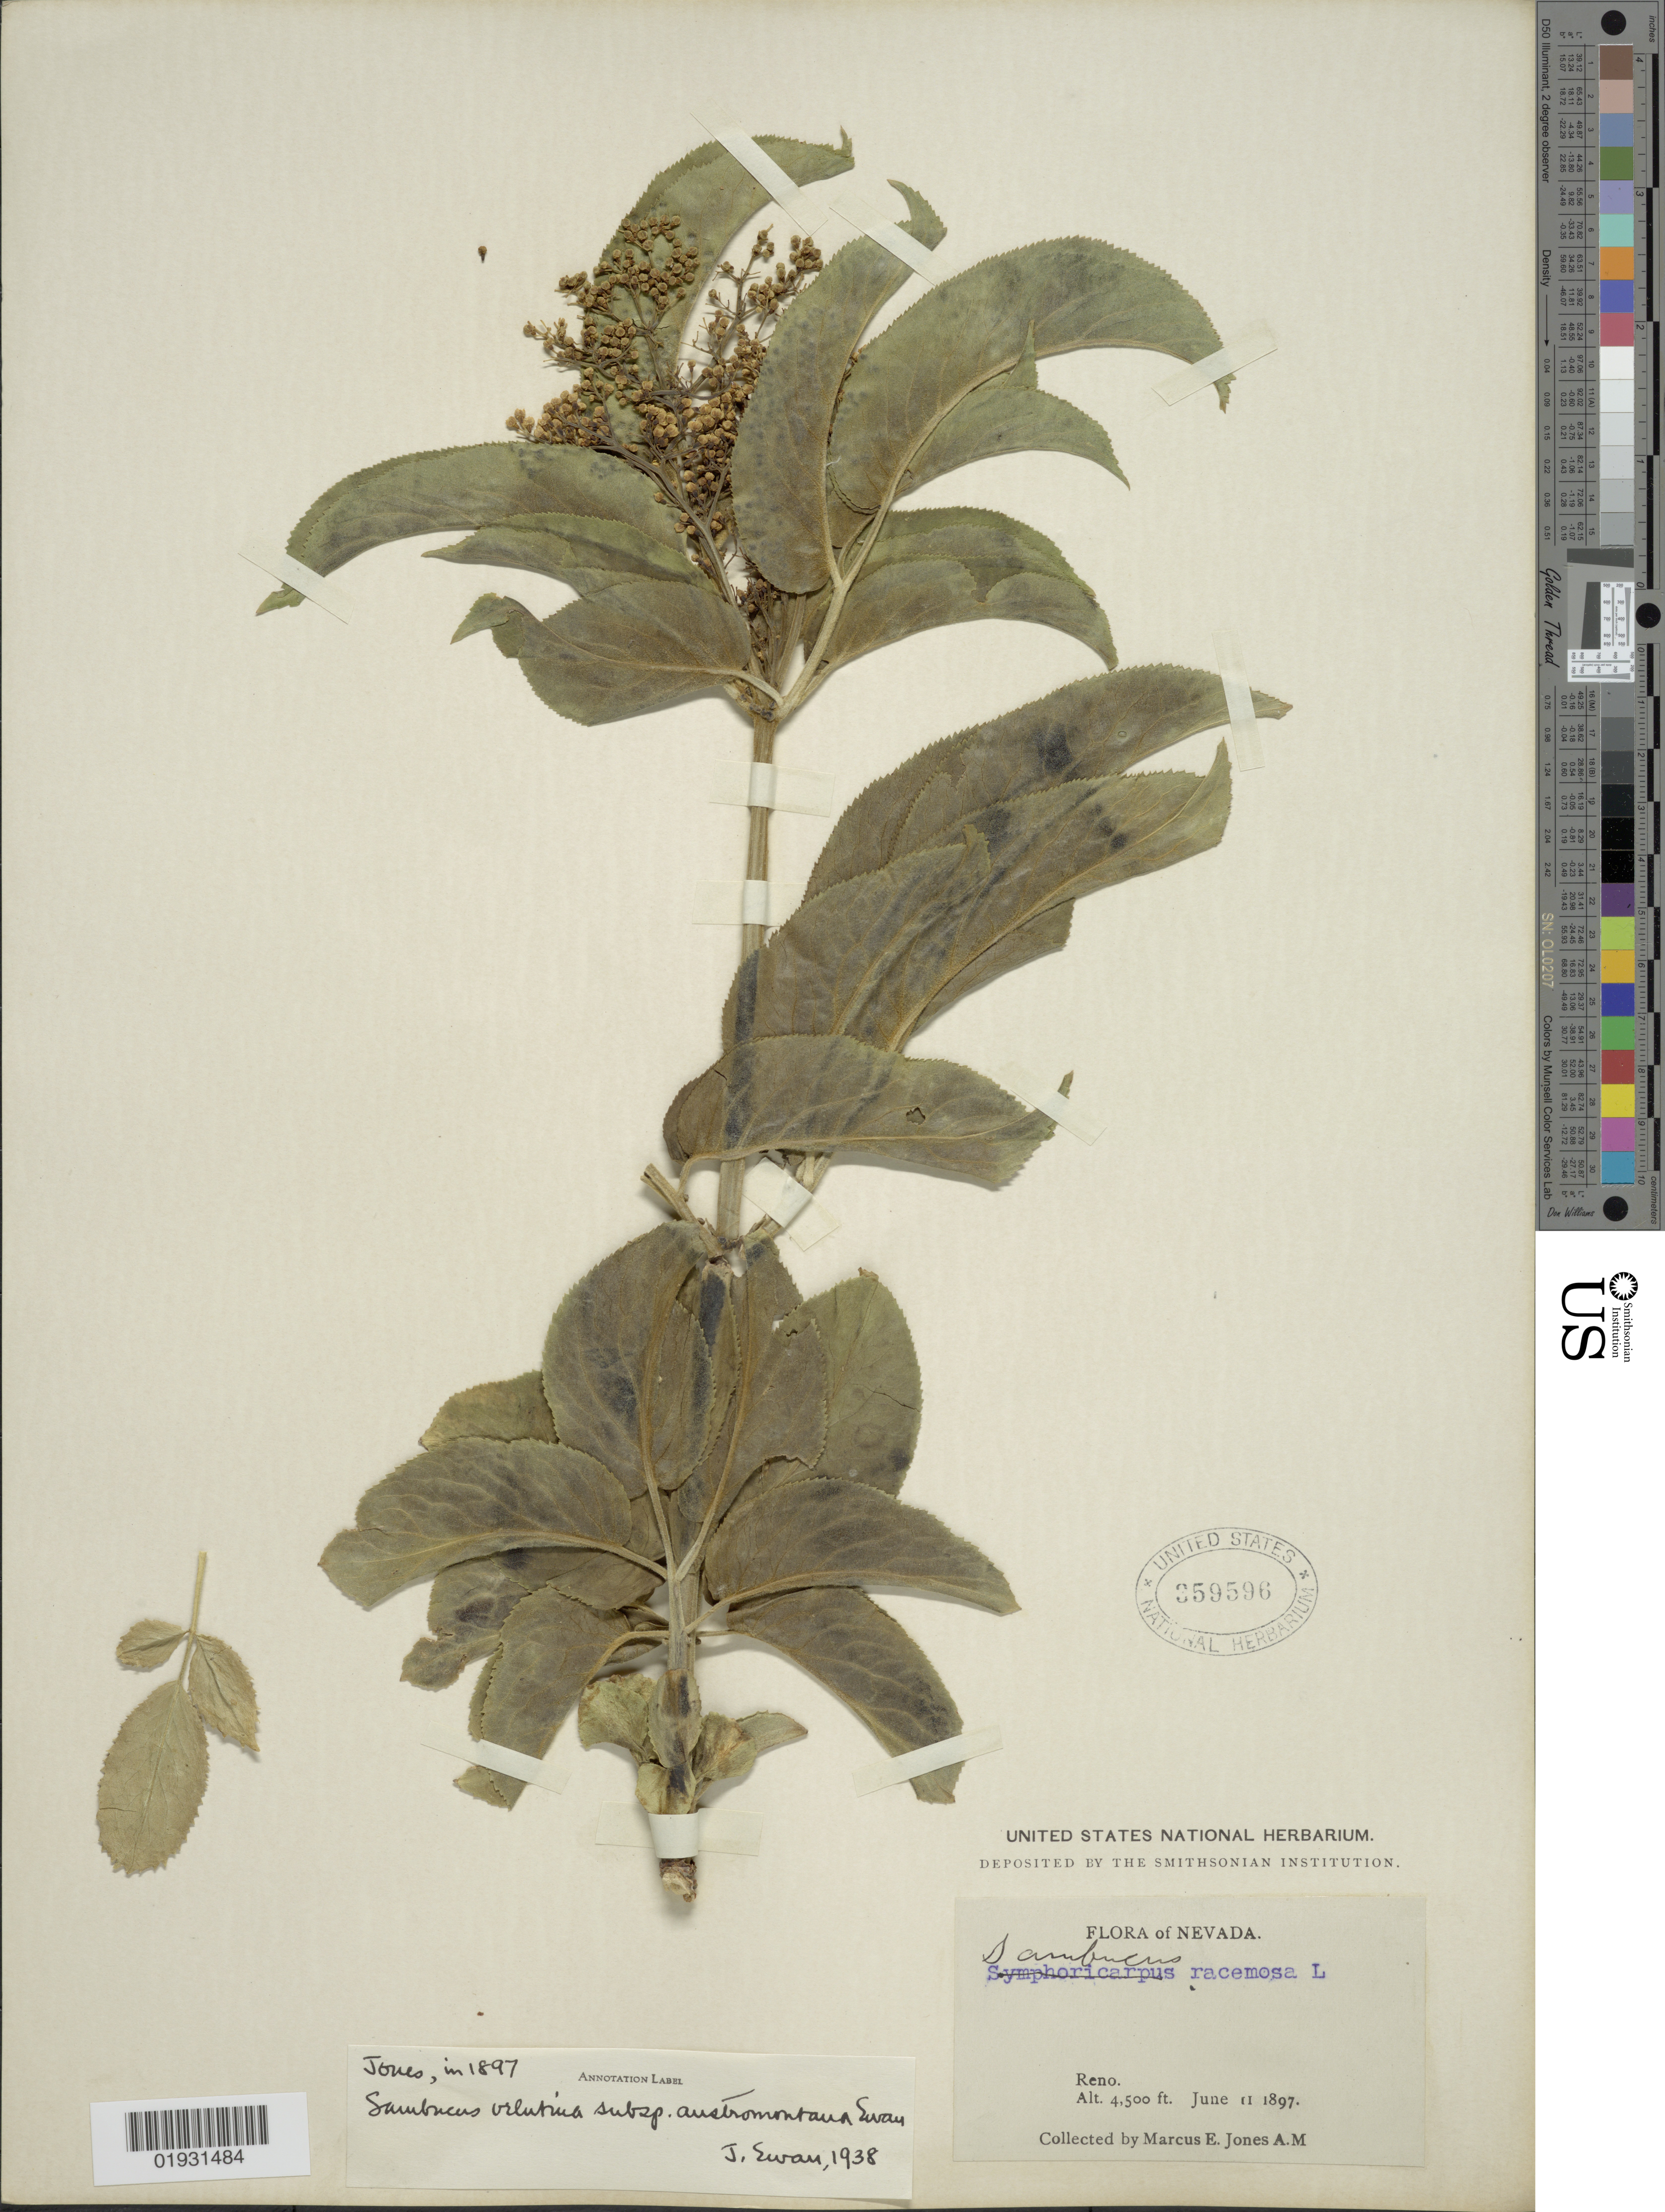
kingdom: Plantae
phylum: Tracheophyta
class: Magnoliopsida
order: Dipsacales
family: Viburnaceae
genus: Sambucus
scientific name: Sambucus velutina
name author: Durand & Hilg.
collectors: M. E. Jones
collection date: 1897-06-11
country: United States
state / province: Nevada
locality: Reno.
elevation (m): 1372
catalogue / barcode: US 359596